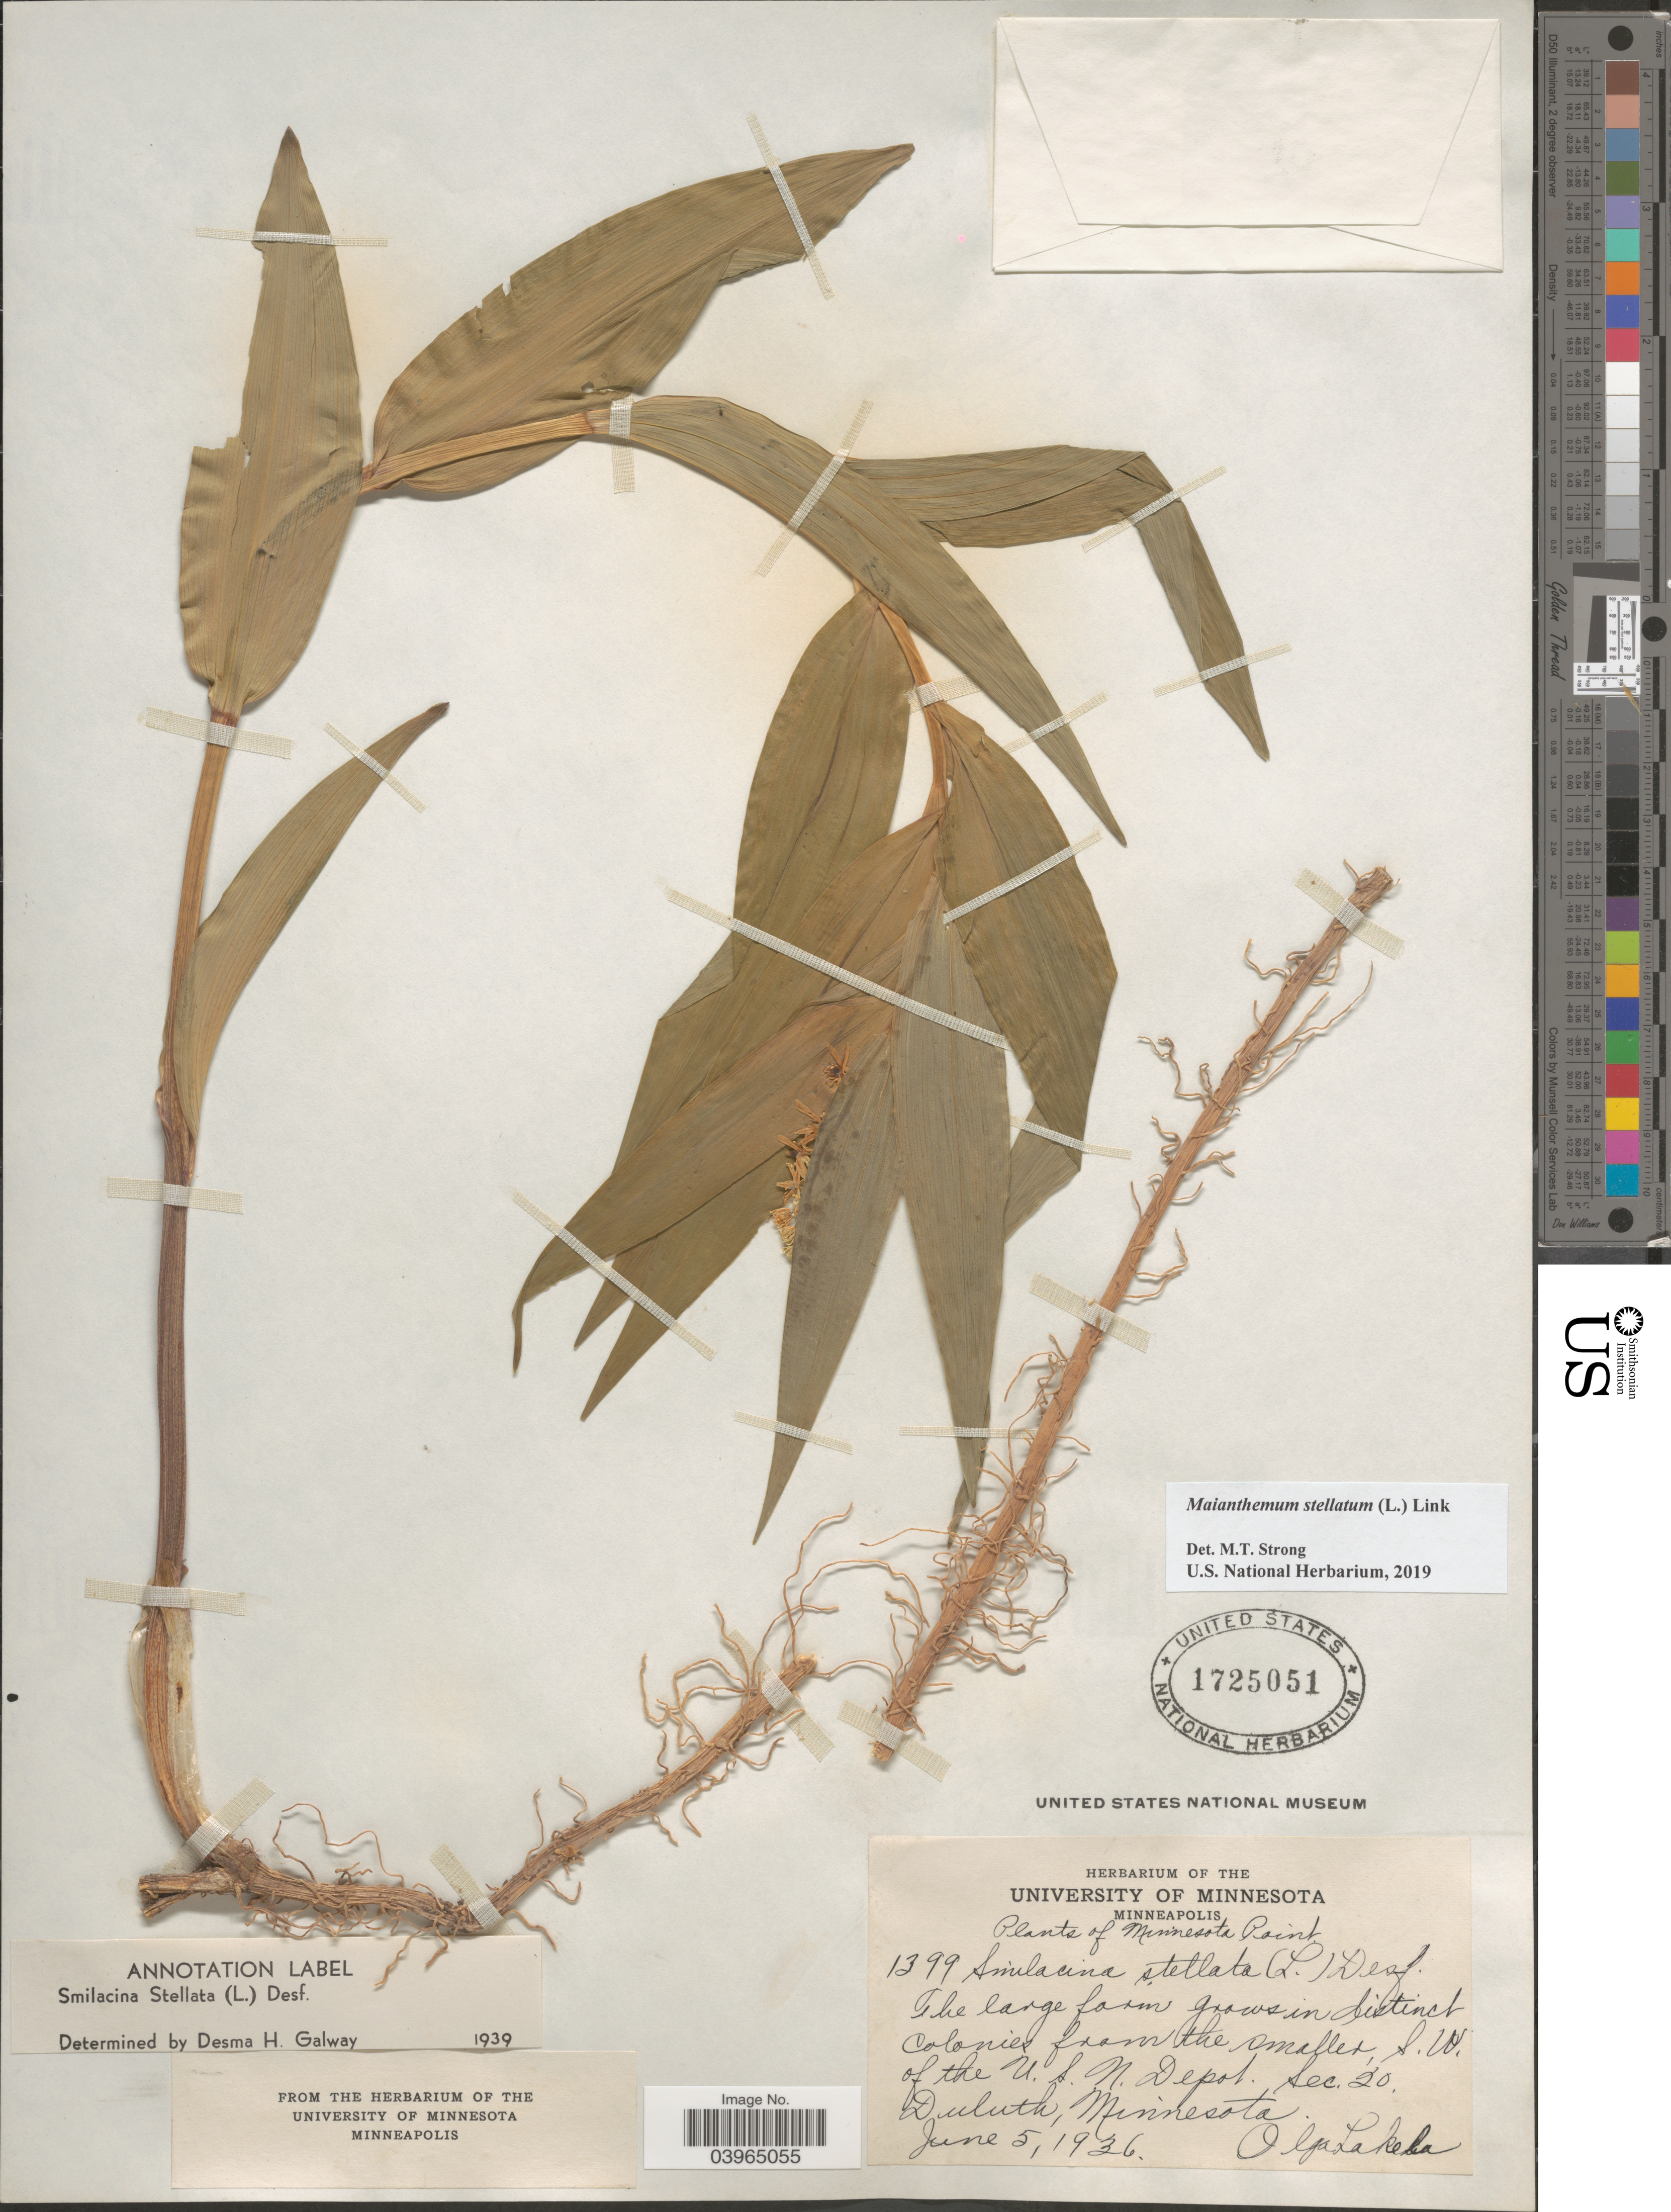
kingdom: Plantae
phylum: Tracheophyta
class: Liliopsida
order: Asparagales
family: Asparagaceae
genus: Maianthemum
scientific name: Maianthemum stellatum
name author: (L.) Link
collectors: O. K. Lakela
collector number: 1399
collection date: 1936-06-05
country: United States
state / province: Minnesota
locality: Minnesota Point. The large farm grows in distinct Colonies from the Omallex, S.W. of the U.S. N. Depot. Sec. 20. Duluth.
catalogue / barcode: US 1725051